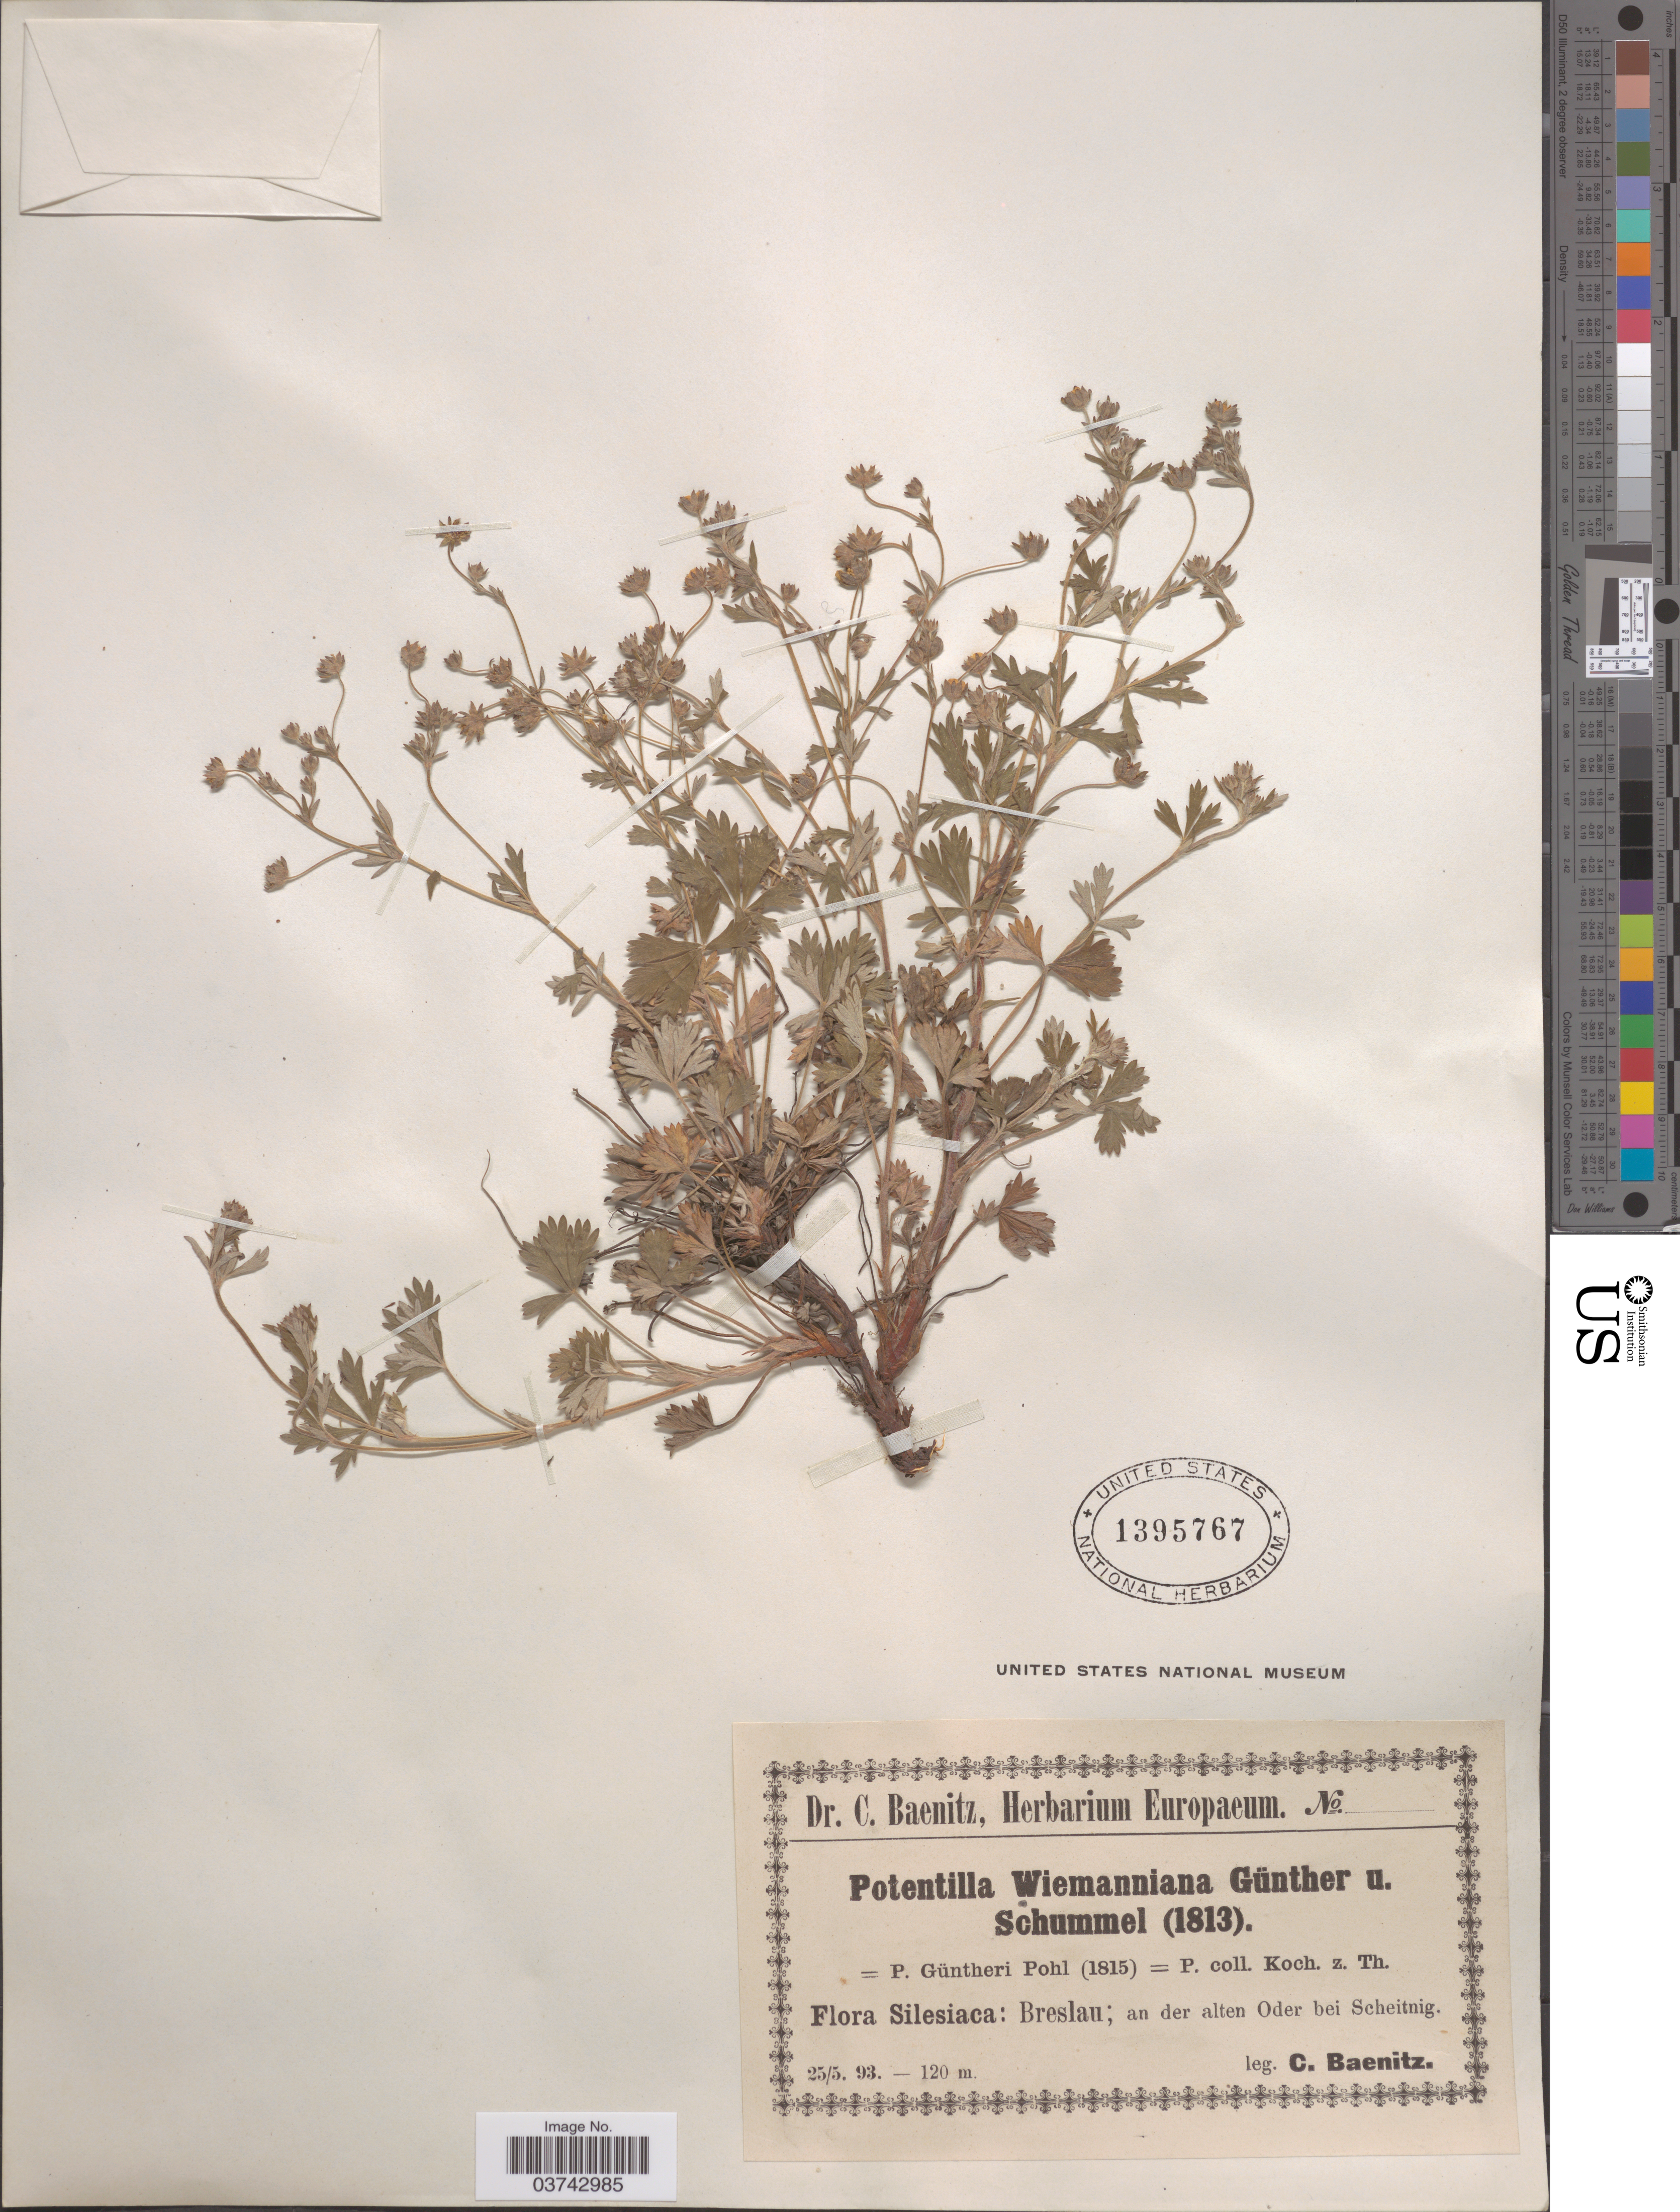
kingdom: Plantae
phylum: Tracheophyta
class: Magnoliopsida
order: Rosales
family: Rosaceae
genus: Potentilla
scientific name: Potentilla wiemanniana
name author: Günther et al.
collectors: C. G. Baenitz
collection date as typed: Transcribed d/m/y: 25/5/93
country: Poland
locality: Silesiaca: Breslau; an der alten Oder bei Scheitnig.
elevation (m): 120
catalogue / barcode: US 1395767